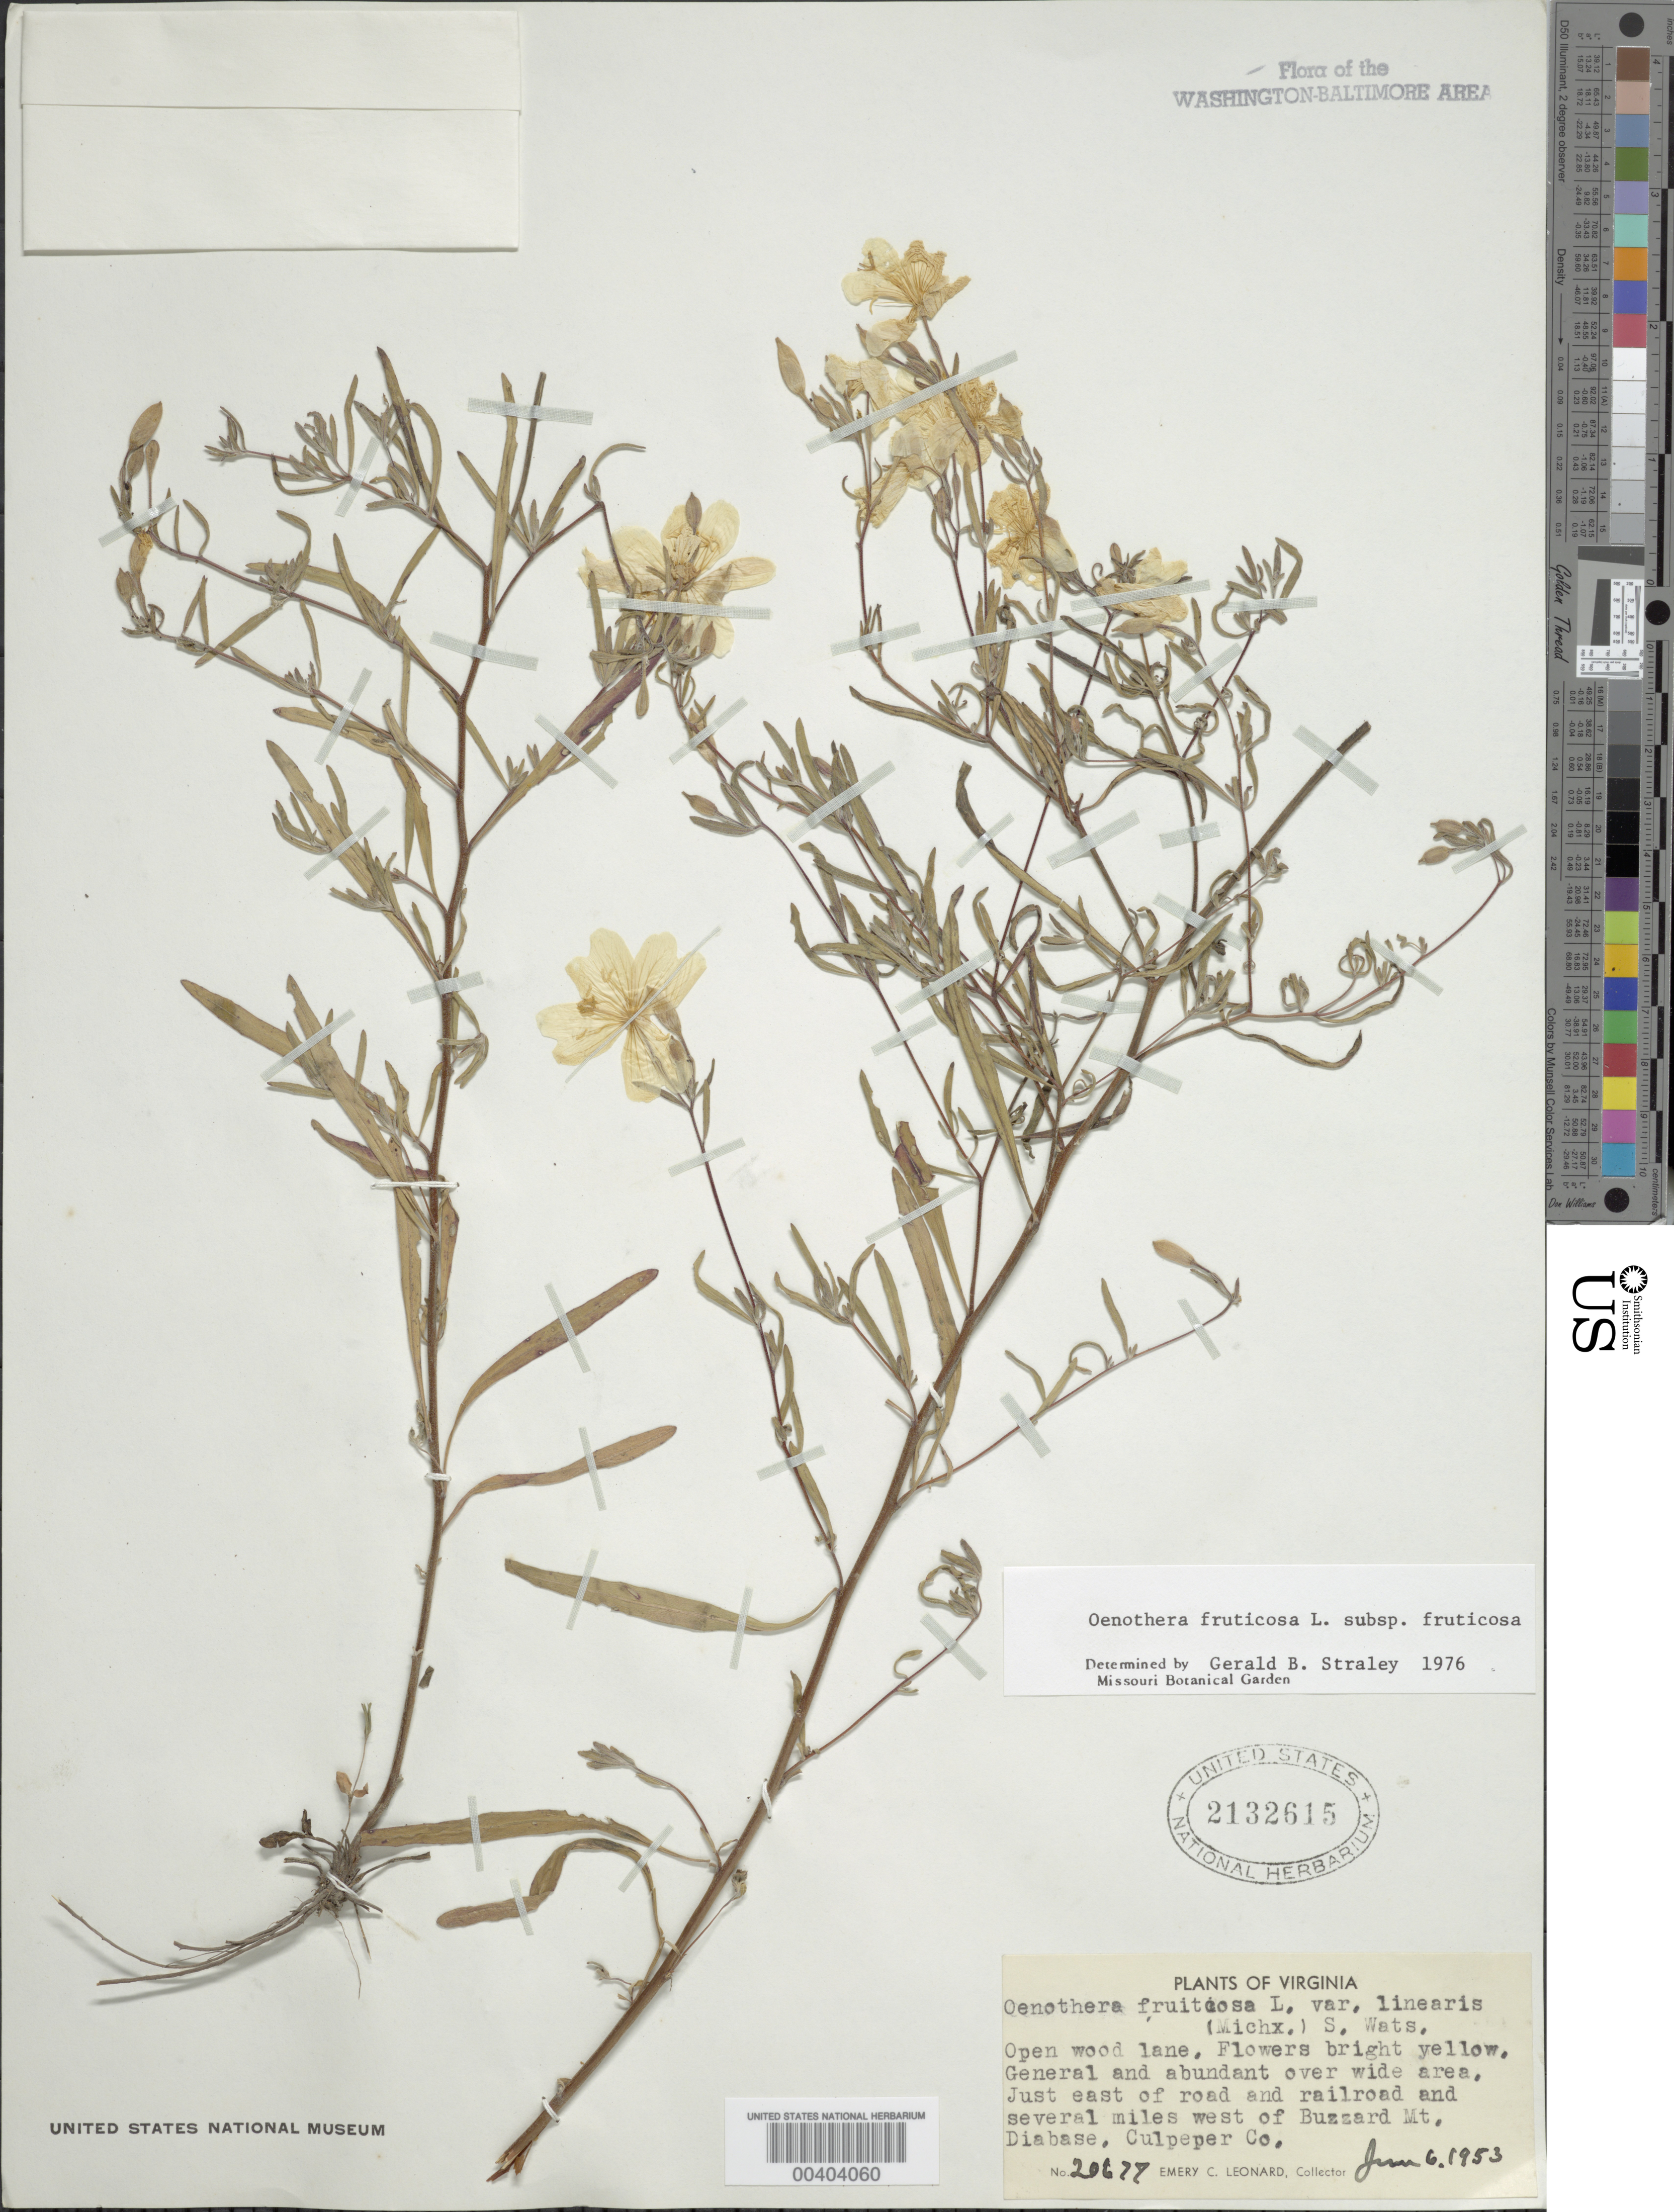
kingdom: Plantae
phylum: Tracheophyta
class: Magnoliopsida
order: Myrtales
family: Onagraceae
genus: Oenothera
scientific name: Oenothera fruticosa subsp. fruticosa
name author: L.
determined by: Straley, G. B.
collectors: E. C. Leonard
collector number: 20677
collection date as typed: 06 Jun 1953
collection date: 1953-06-06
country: United States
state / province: Virginia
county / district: Culpeper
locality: Just E of road and railroad and several miles W of Buzzard Mt.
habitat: Diabase,open wood lane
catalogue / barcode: US 2131615